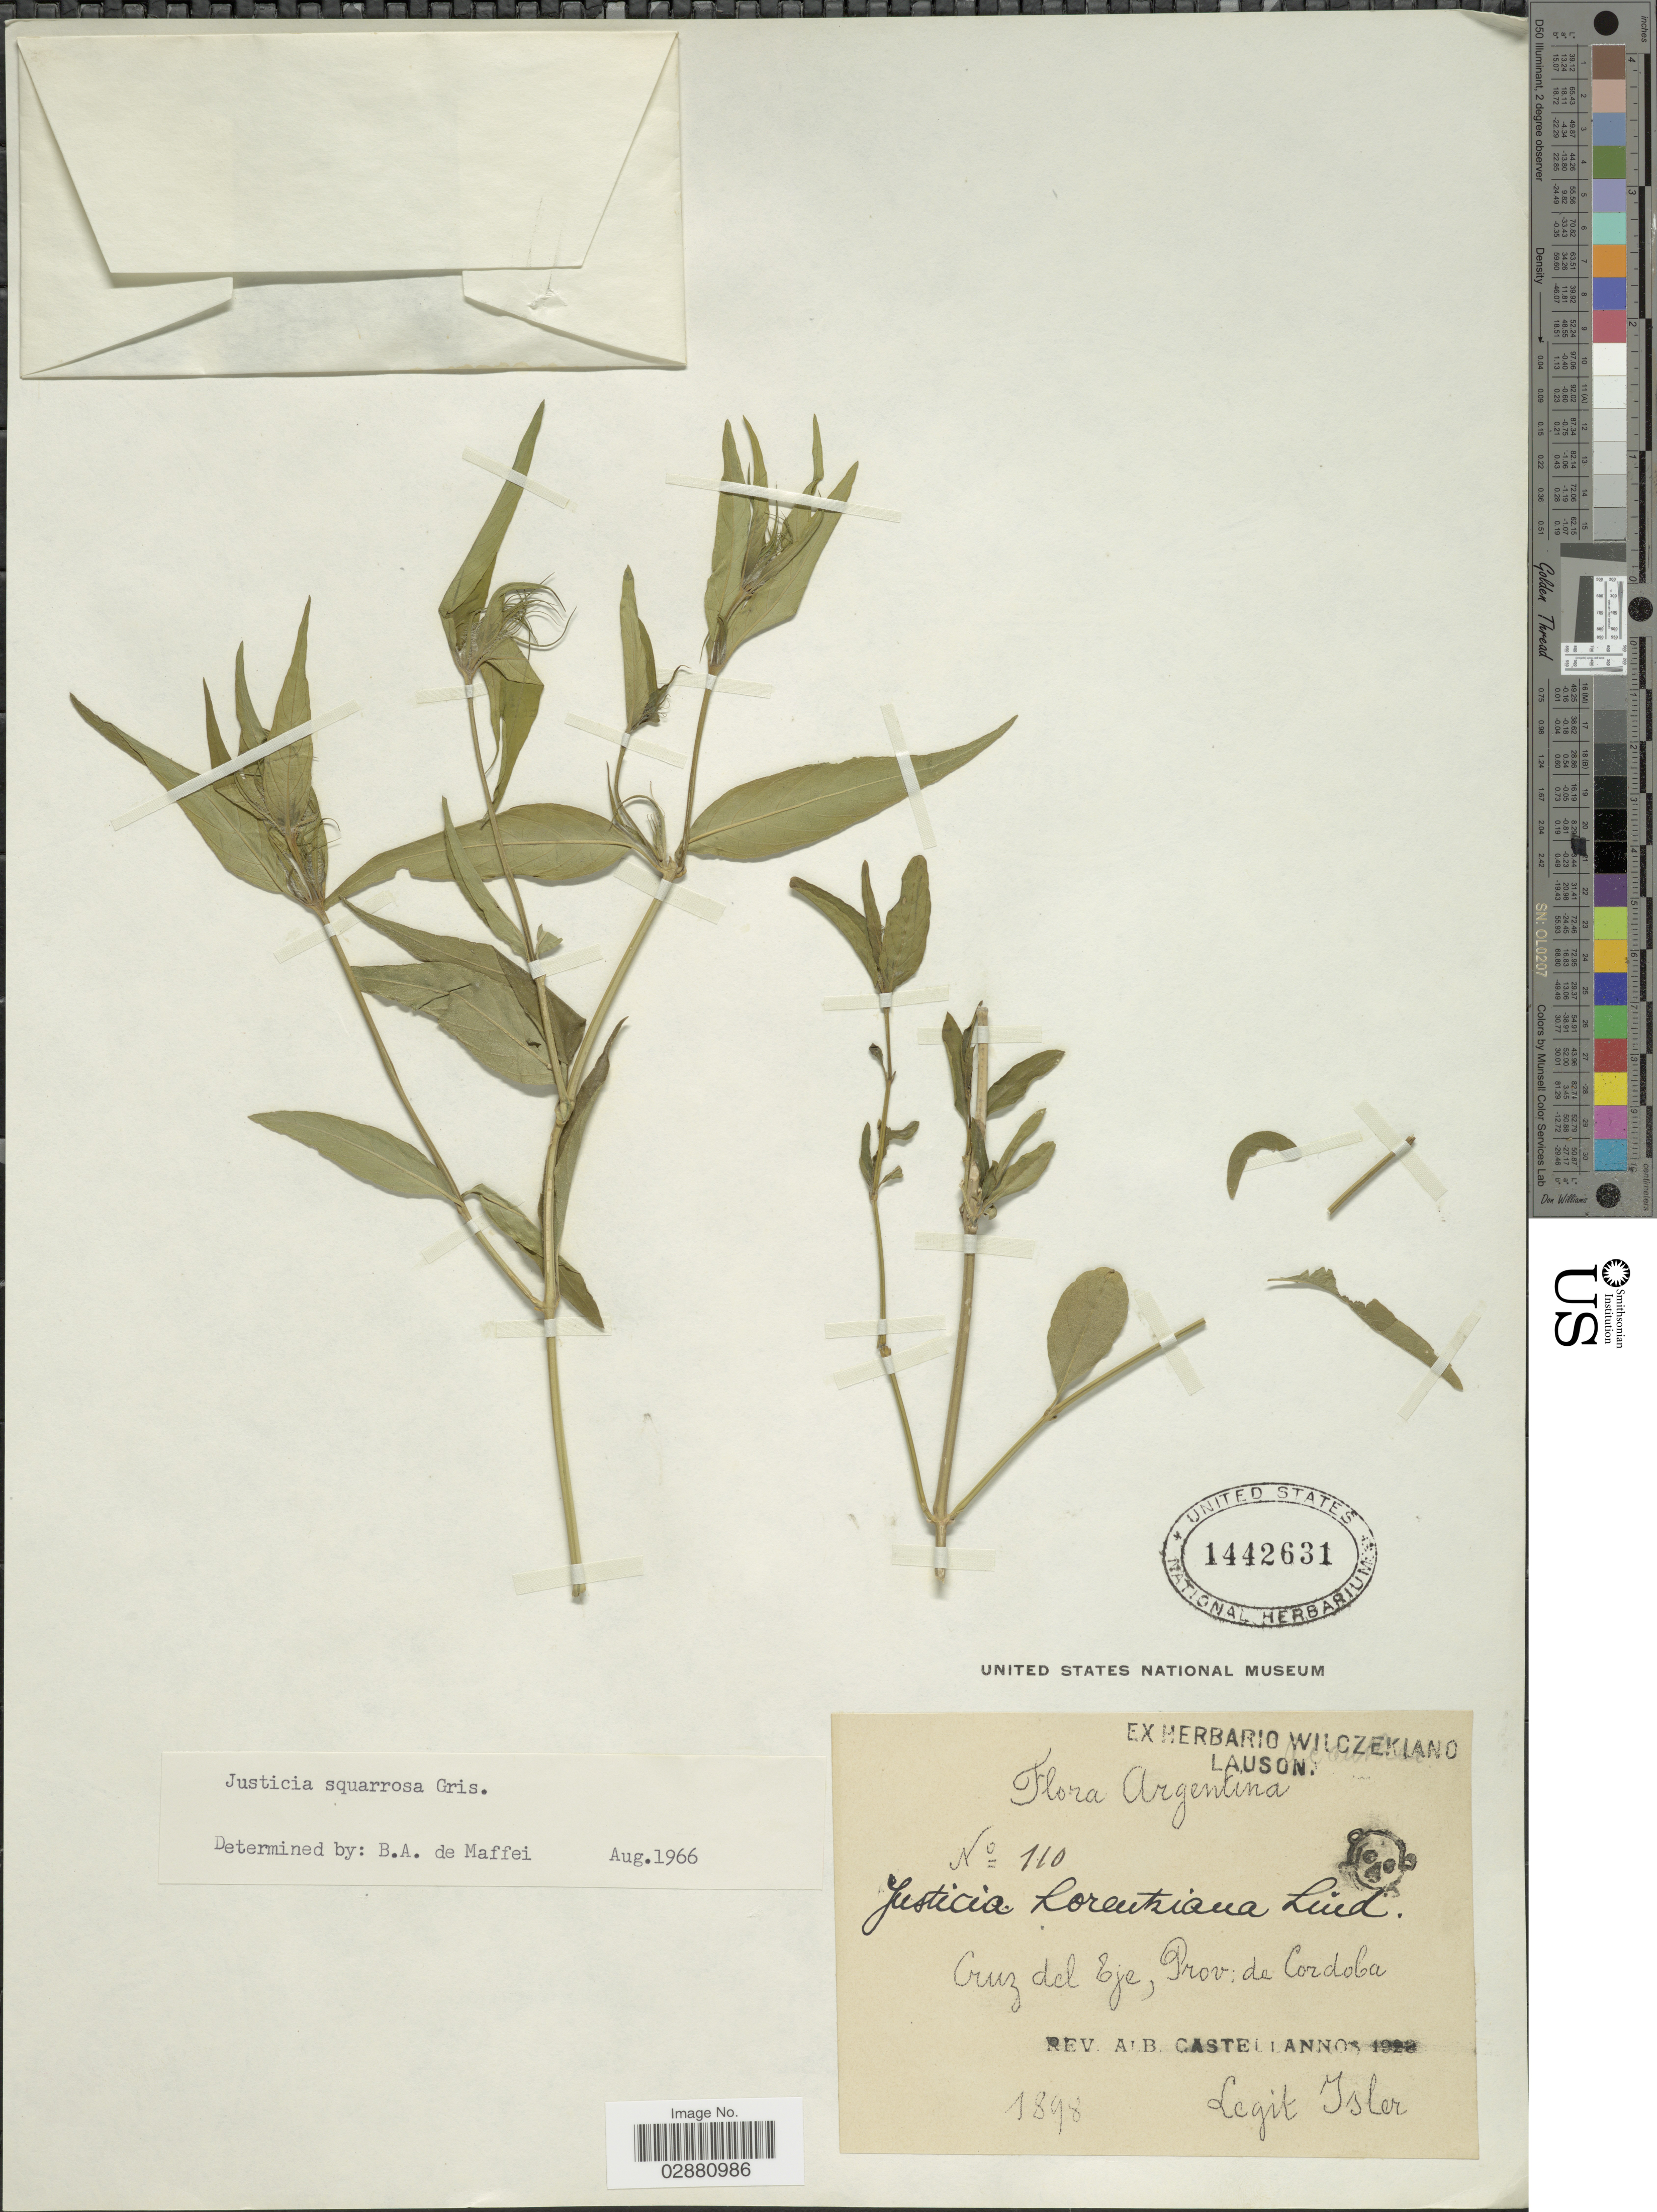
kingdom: Plantae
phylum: Tracheophyta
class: Magnoliopsida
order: Lamiales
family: Acanthaceae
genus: Justicia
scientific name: Justicia squarrosa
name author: Griseb.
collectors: -. Isler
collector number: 110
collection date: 1898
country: Argentina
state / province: Cordoba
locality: Cruz del Eje, Prov. de Cordoba.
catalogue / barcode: US 1442631